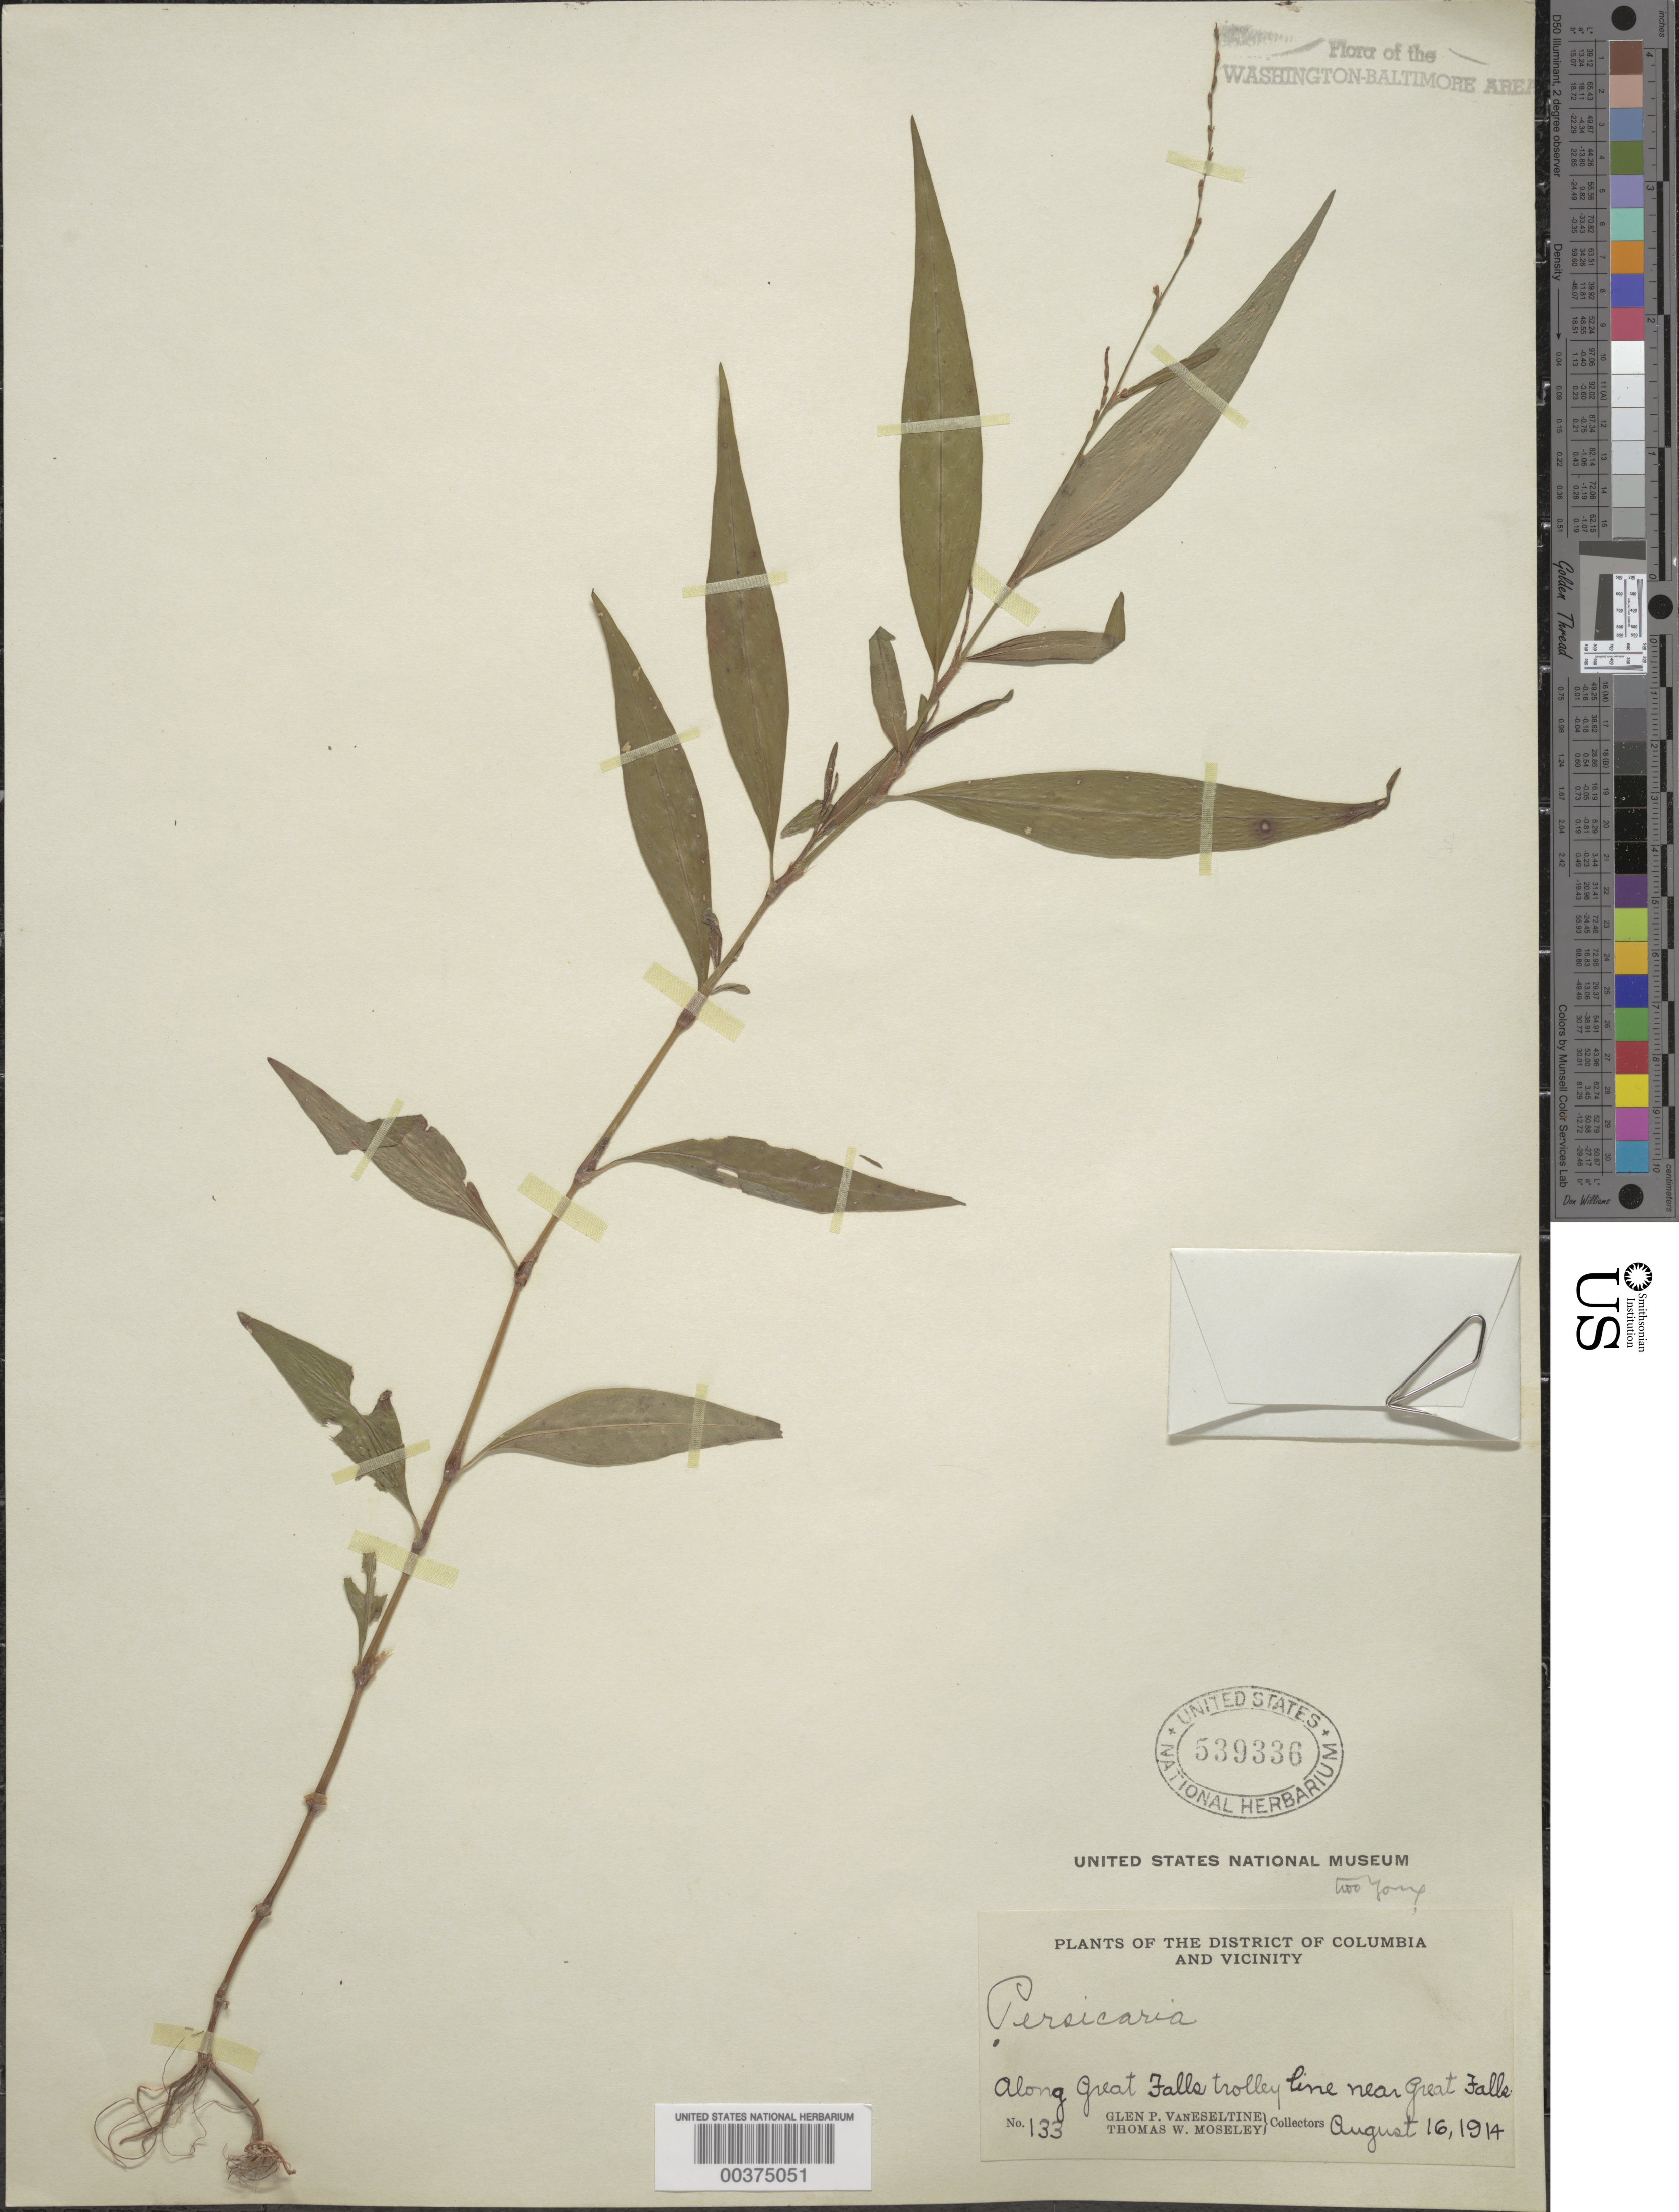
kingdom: Plantae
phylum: Tracheophyta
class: Magnoliopsida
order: Caryophyllales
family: Polygonaceae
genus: Persicaria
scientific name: Persicaria punctata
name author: (Elliott) Small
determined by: Atha, D. E.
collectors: G. P. Van Eseltine & T. Moseley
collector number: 133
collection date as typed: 16 Aug 1914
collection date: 1914-08-16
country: United States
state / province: Maryland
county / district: Montgomery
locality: Great Falls Trolley Line, near Great Falls C. & O. Canal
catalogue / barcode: US 539336